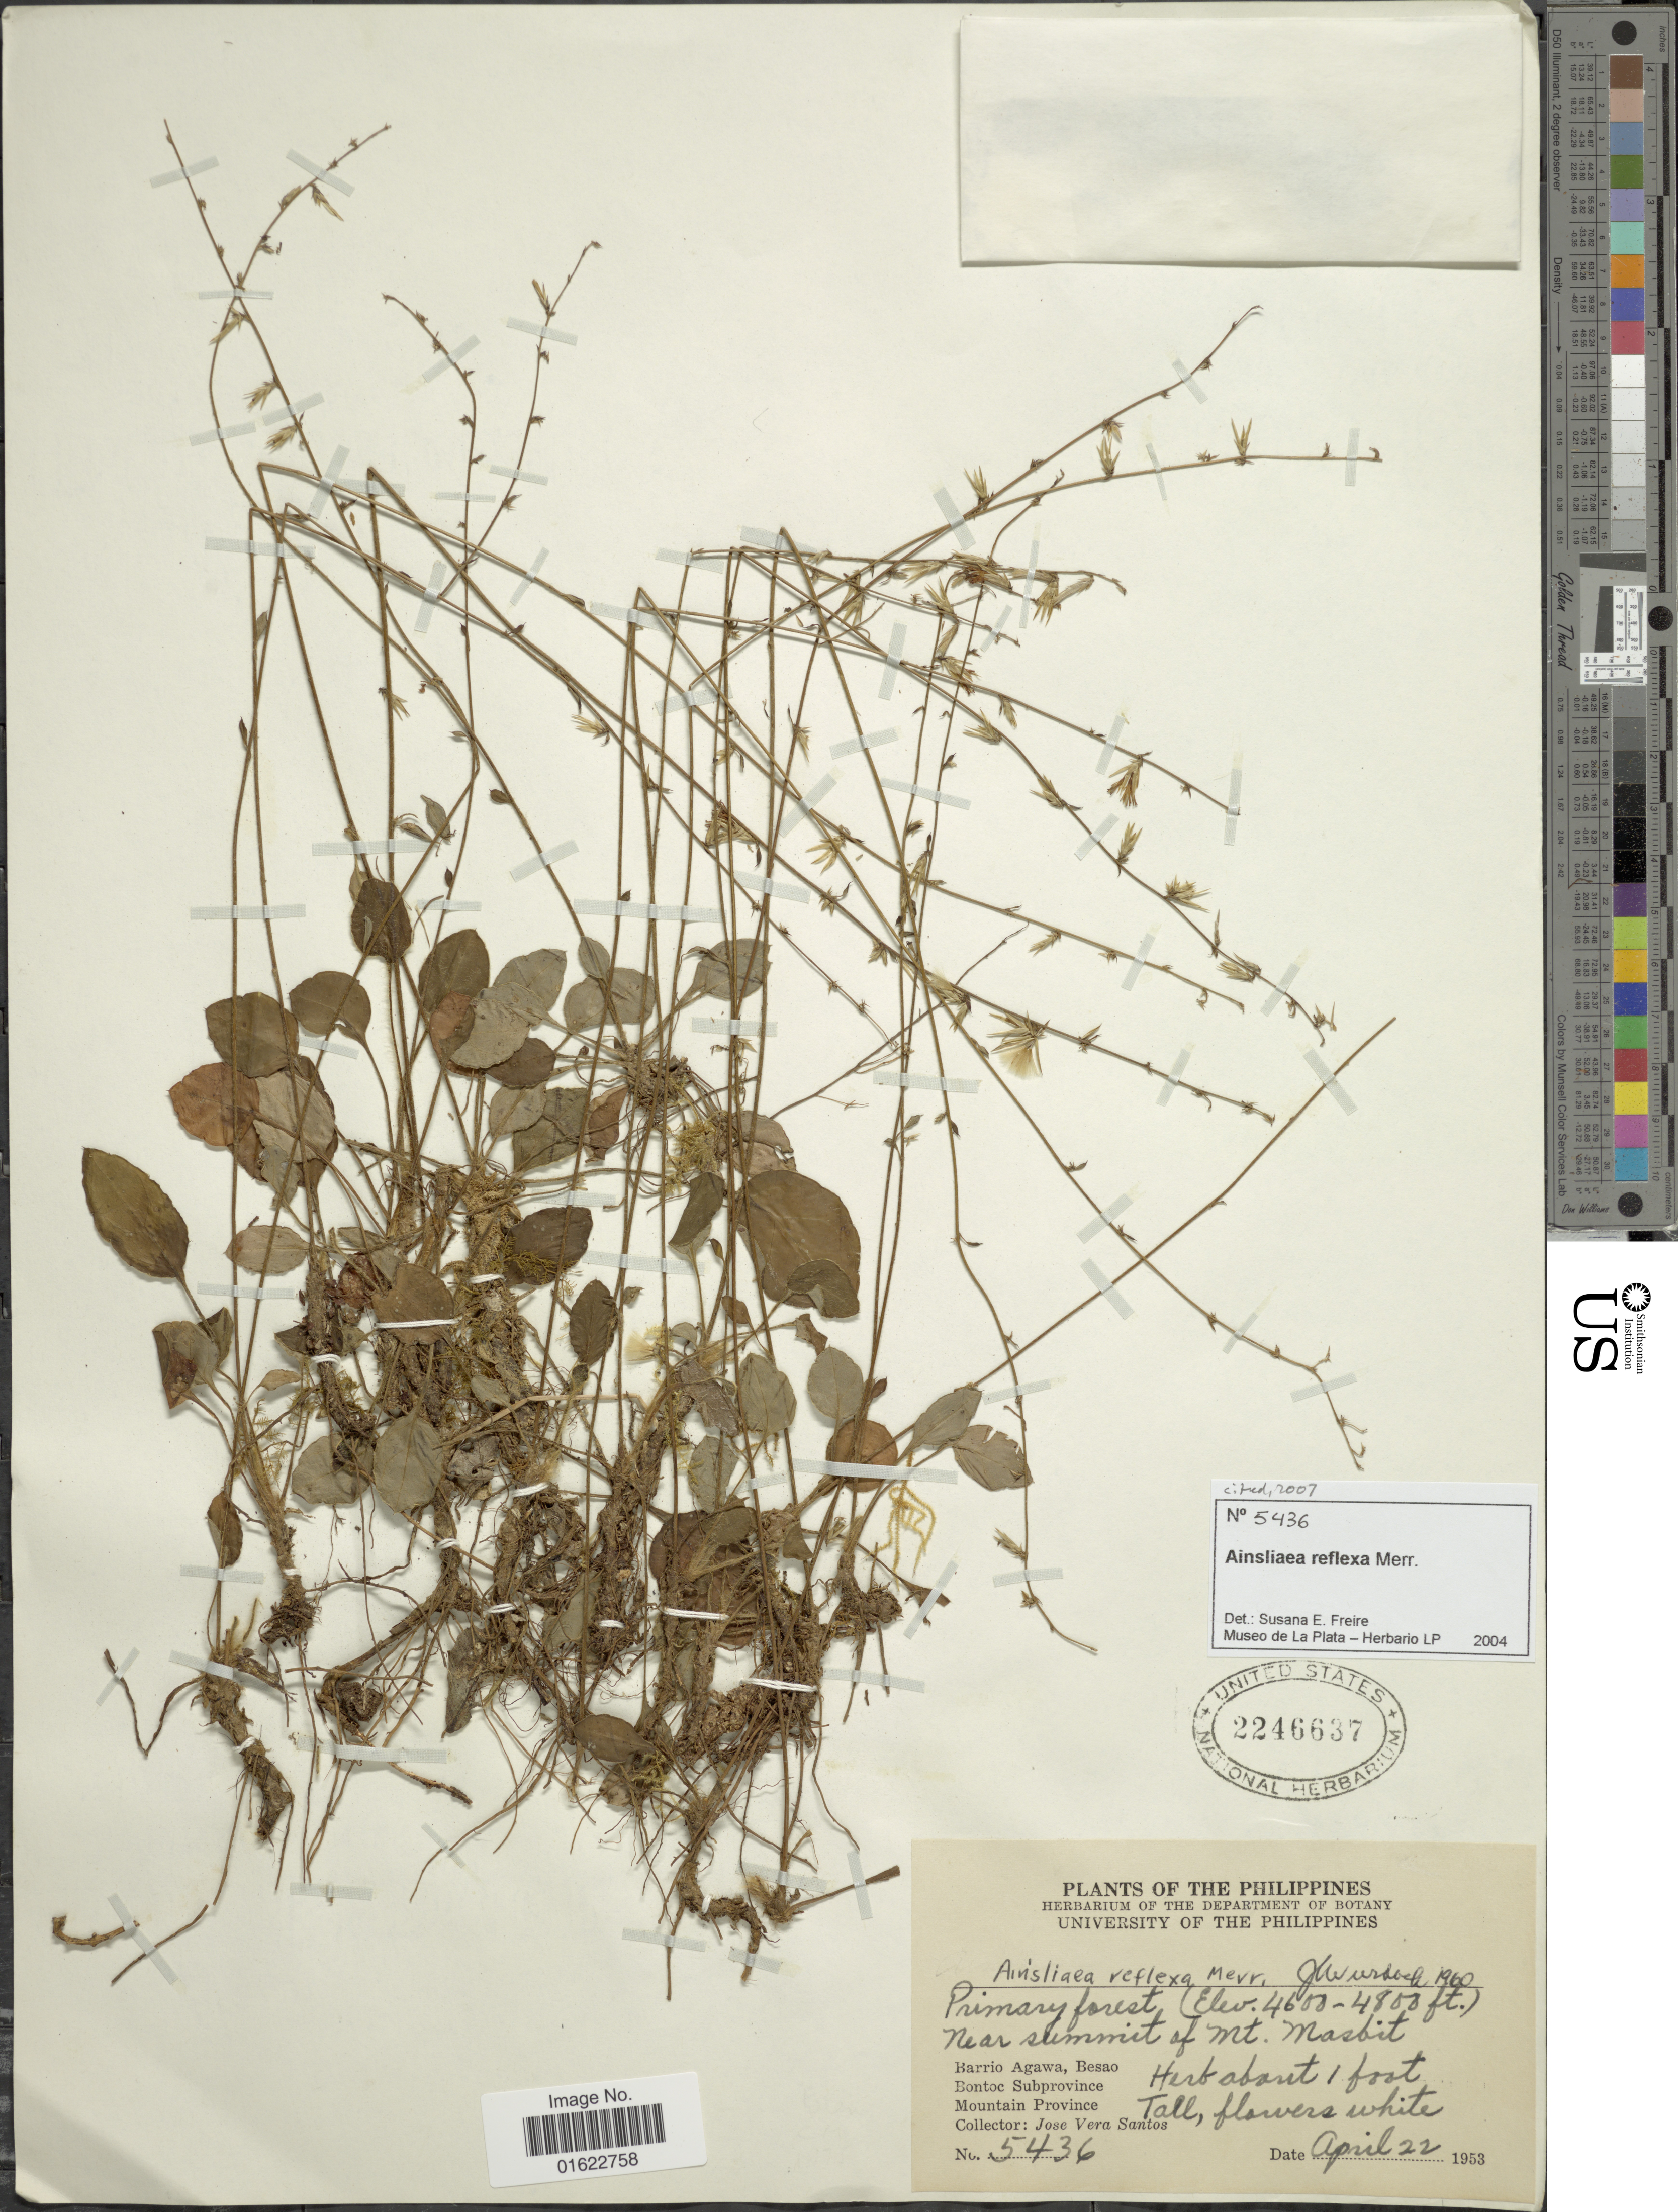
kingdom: Plantae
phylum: Tracheophyta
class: Magnoliopsida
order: Asterales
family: Asteraceae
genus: Ainsliaea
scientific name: Ainsliaea reflexa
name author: Merr.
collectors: J. V. Santos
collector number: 5436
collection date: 1953-04-22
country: Philippines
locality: Near summit of Mt. Masbit, Barrio Agawa, Besao, Bontoc Subprovince, Mountain Province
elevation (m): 1402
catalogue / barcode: US 2246637